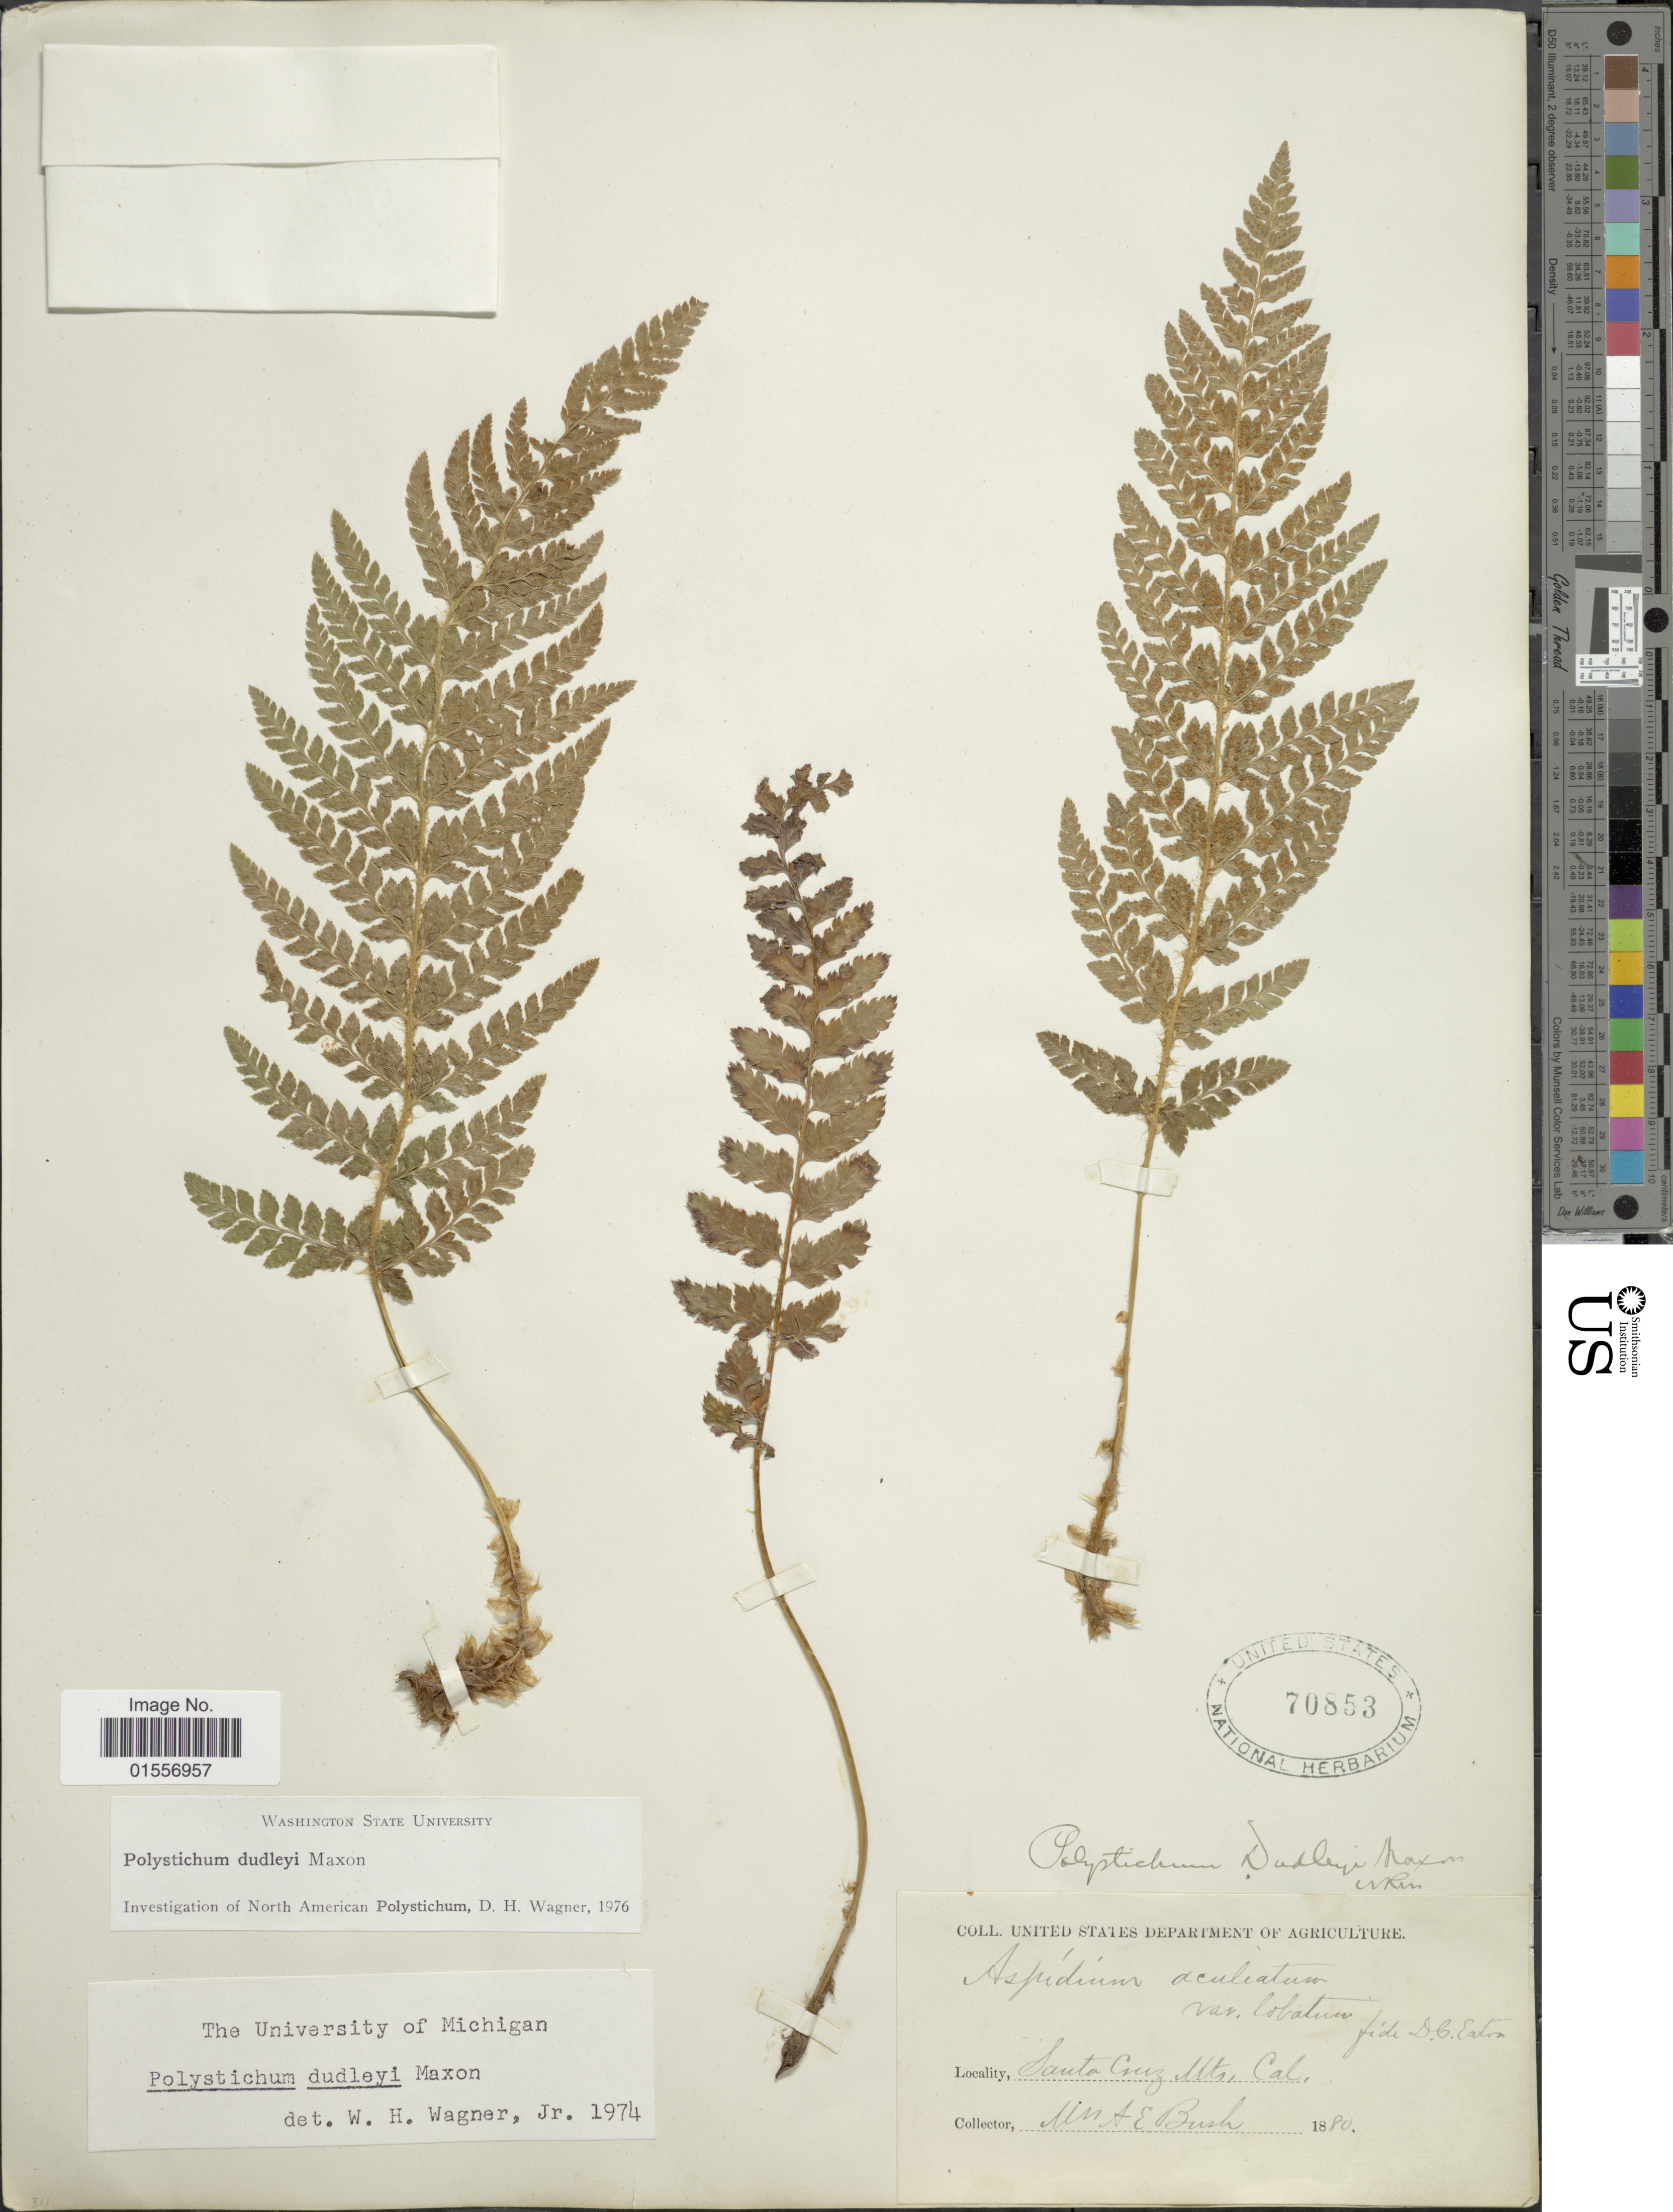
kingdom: Plantae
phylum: Tracheophyta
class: Polypodiopsida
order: Polypodiales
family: Dryopteridaceae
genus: Polystichum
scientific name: Polystichum dudleyi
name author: Maxon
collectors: A. E. Bush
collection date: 1880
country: United States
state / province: California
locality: Santa Cruz Mts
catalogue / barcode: US 70853